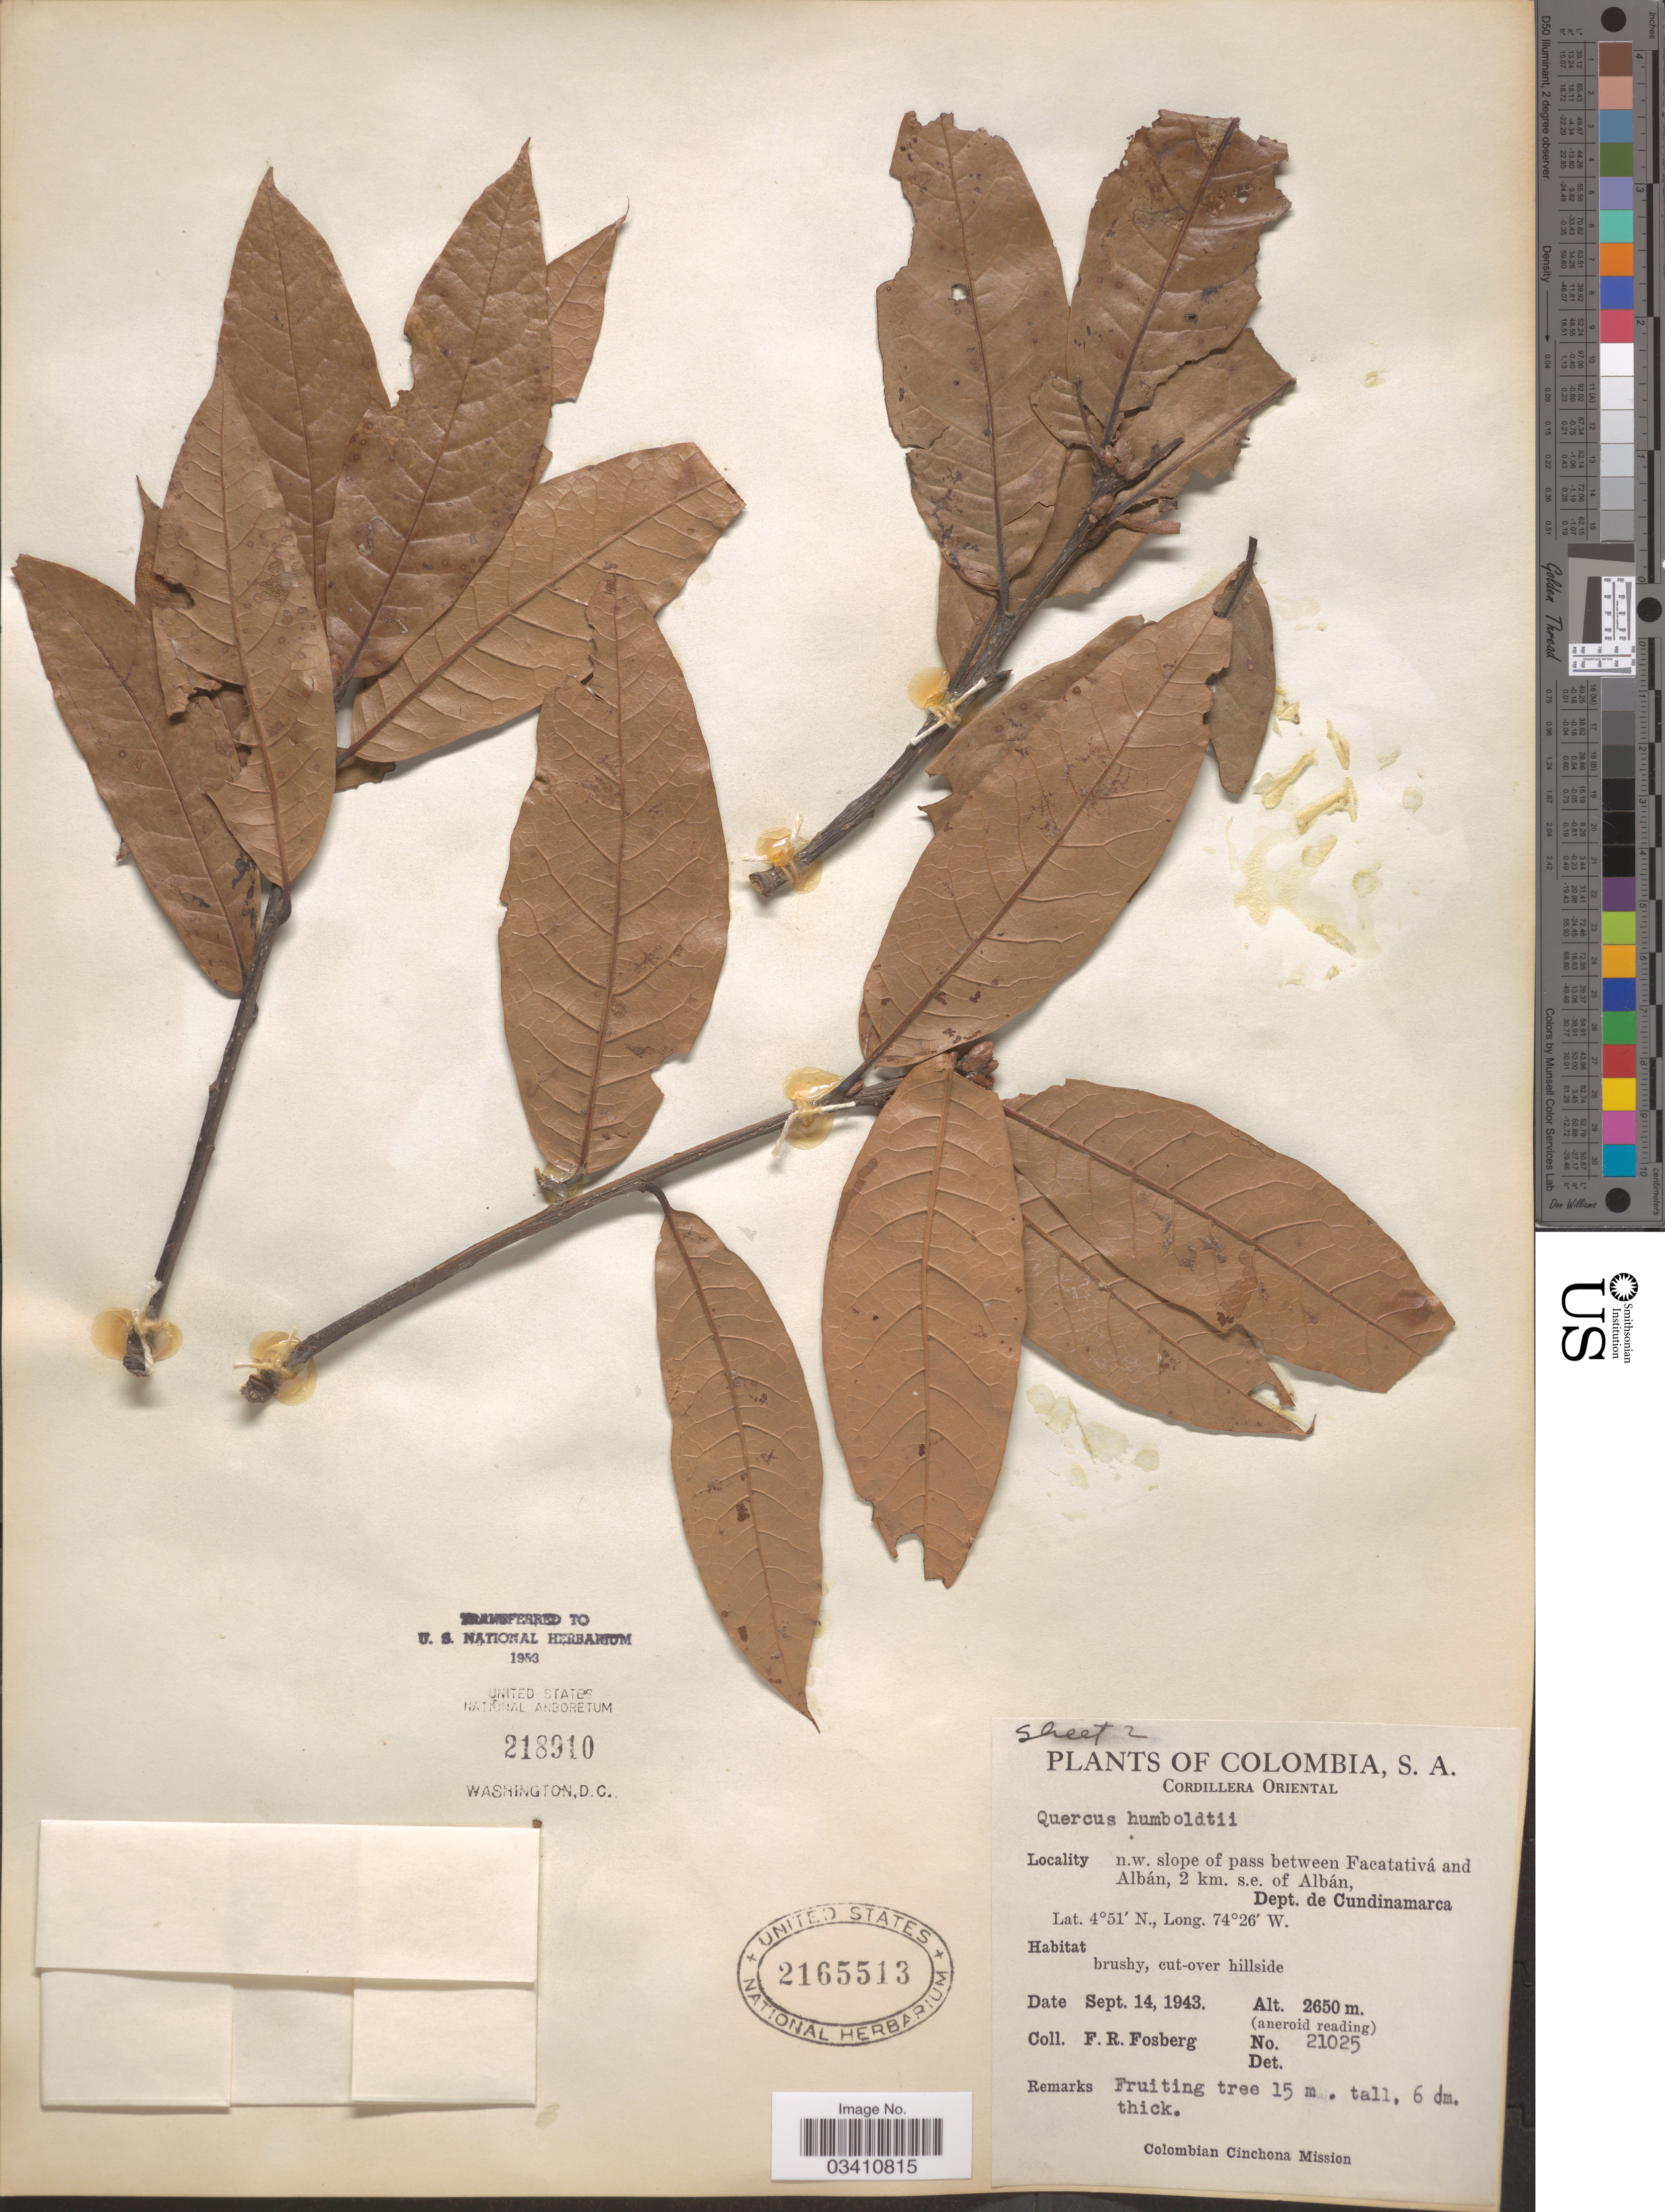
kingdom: Plantae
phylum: Tracheophyta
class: Magnoliopsida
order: Fagales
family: Fagaceae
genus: Quercus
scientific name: Quercus humboldtii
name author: Bonpl.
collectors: F. R. Fosberg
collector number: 21025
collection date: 1943-09-14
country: Colombia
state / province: Cundinamarca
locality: Cordillera Oriental. N.w. slope of pass between Facatativá and Albán, 2 km. s.e. of Albán. Dept. de Cundinamarca.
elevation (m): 2650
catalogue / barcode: US 2165513